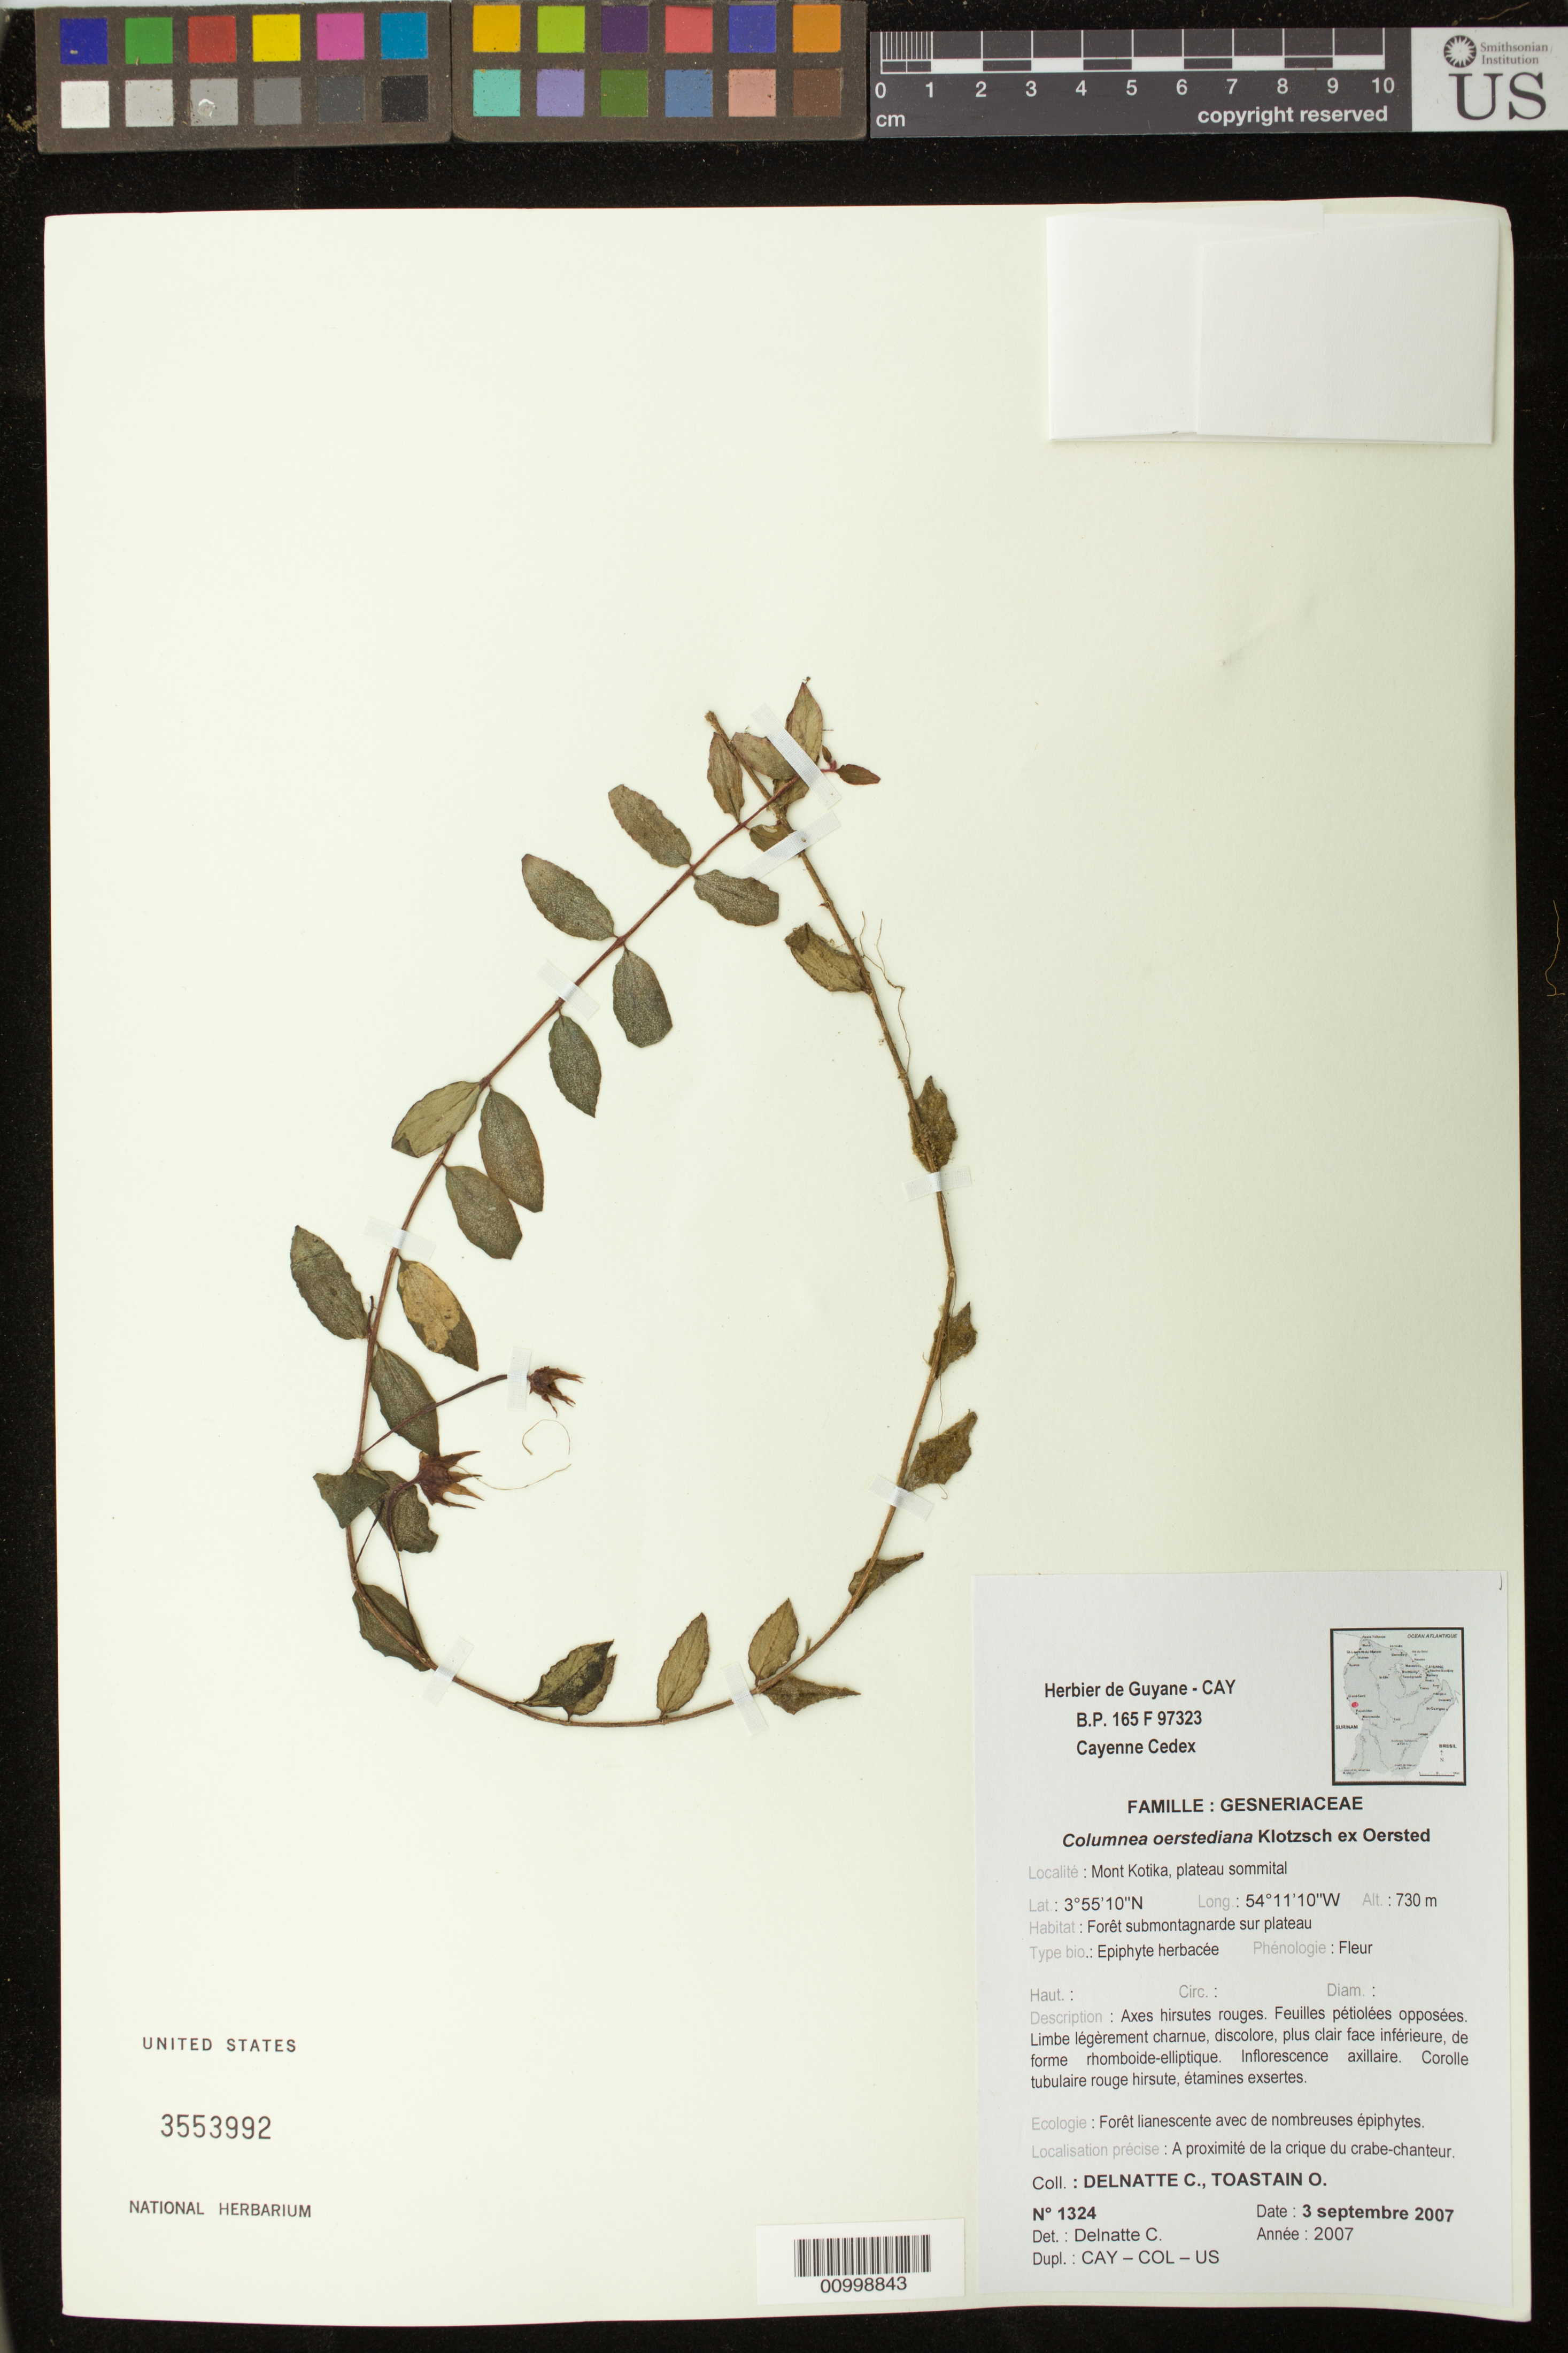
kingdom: Plantae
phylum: Tracheophyta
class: Magnoliopsida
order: Lamiales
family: Gesneriaceae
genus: Columnea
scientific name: Columnea oerstediana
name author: Klotzsch ex Oerst.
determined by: Delnatte, C.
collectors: C. Delnatte & O. Toastain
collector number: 1324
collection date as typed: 03 Sep 2007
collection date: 2007-09-03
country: French Guiana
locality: Mont Kotika, plateau sommital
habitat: Forêt submontagnarde sur plateau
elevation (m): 730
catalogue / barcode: US 3553992